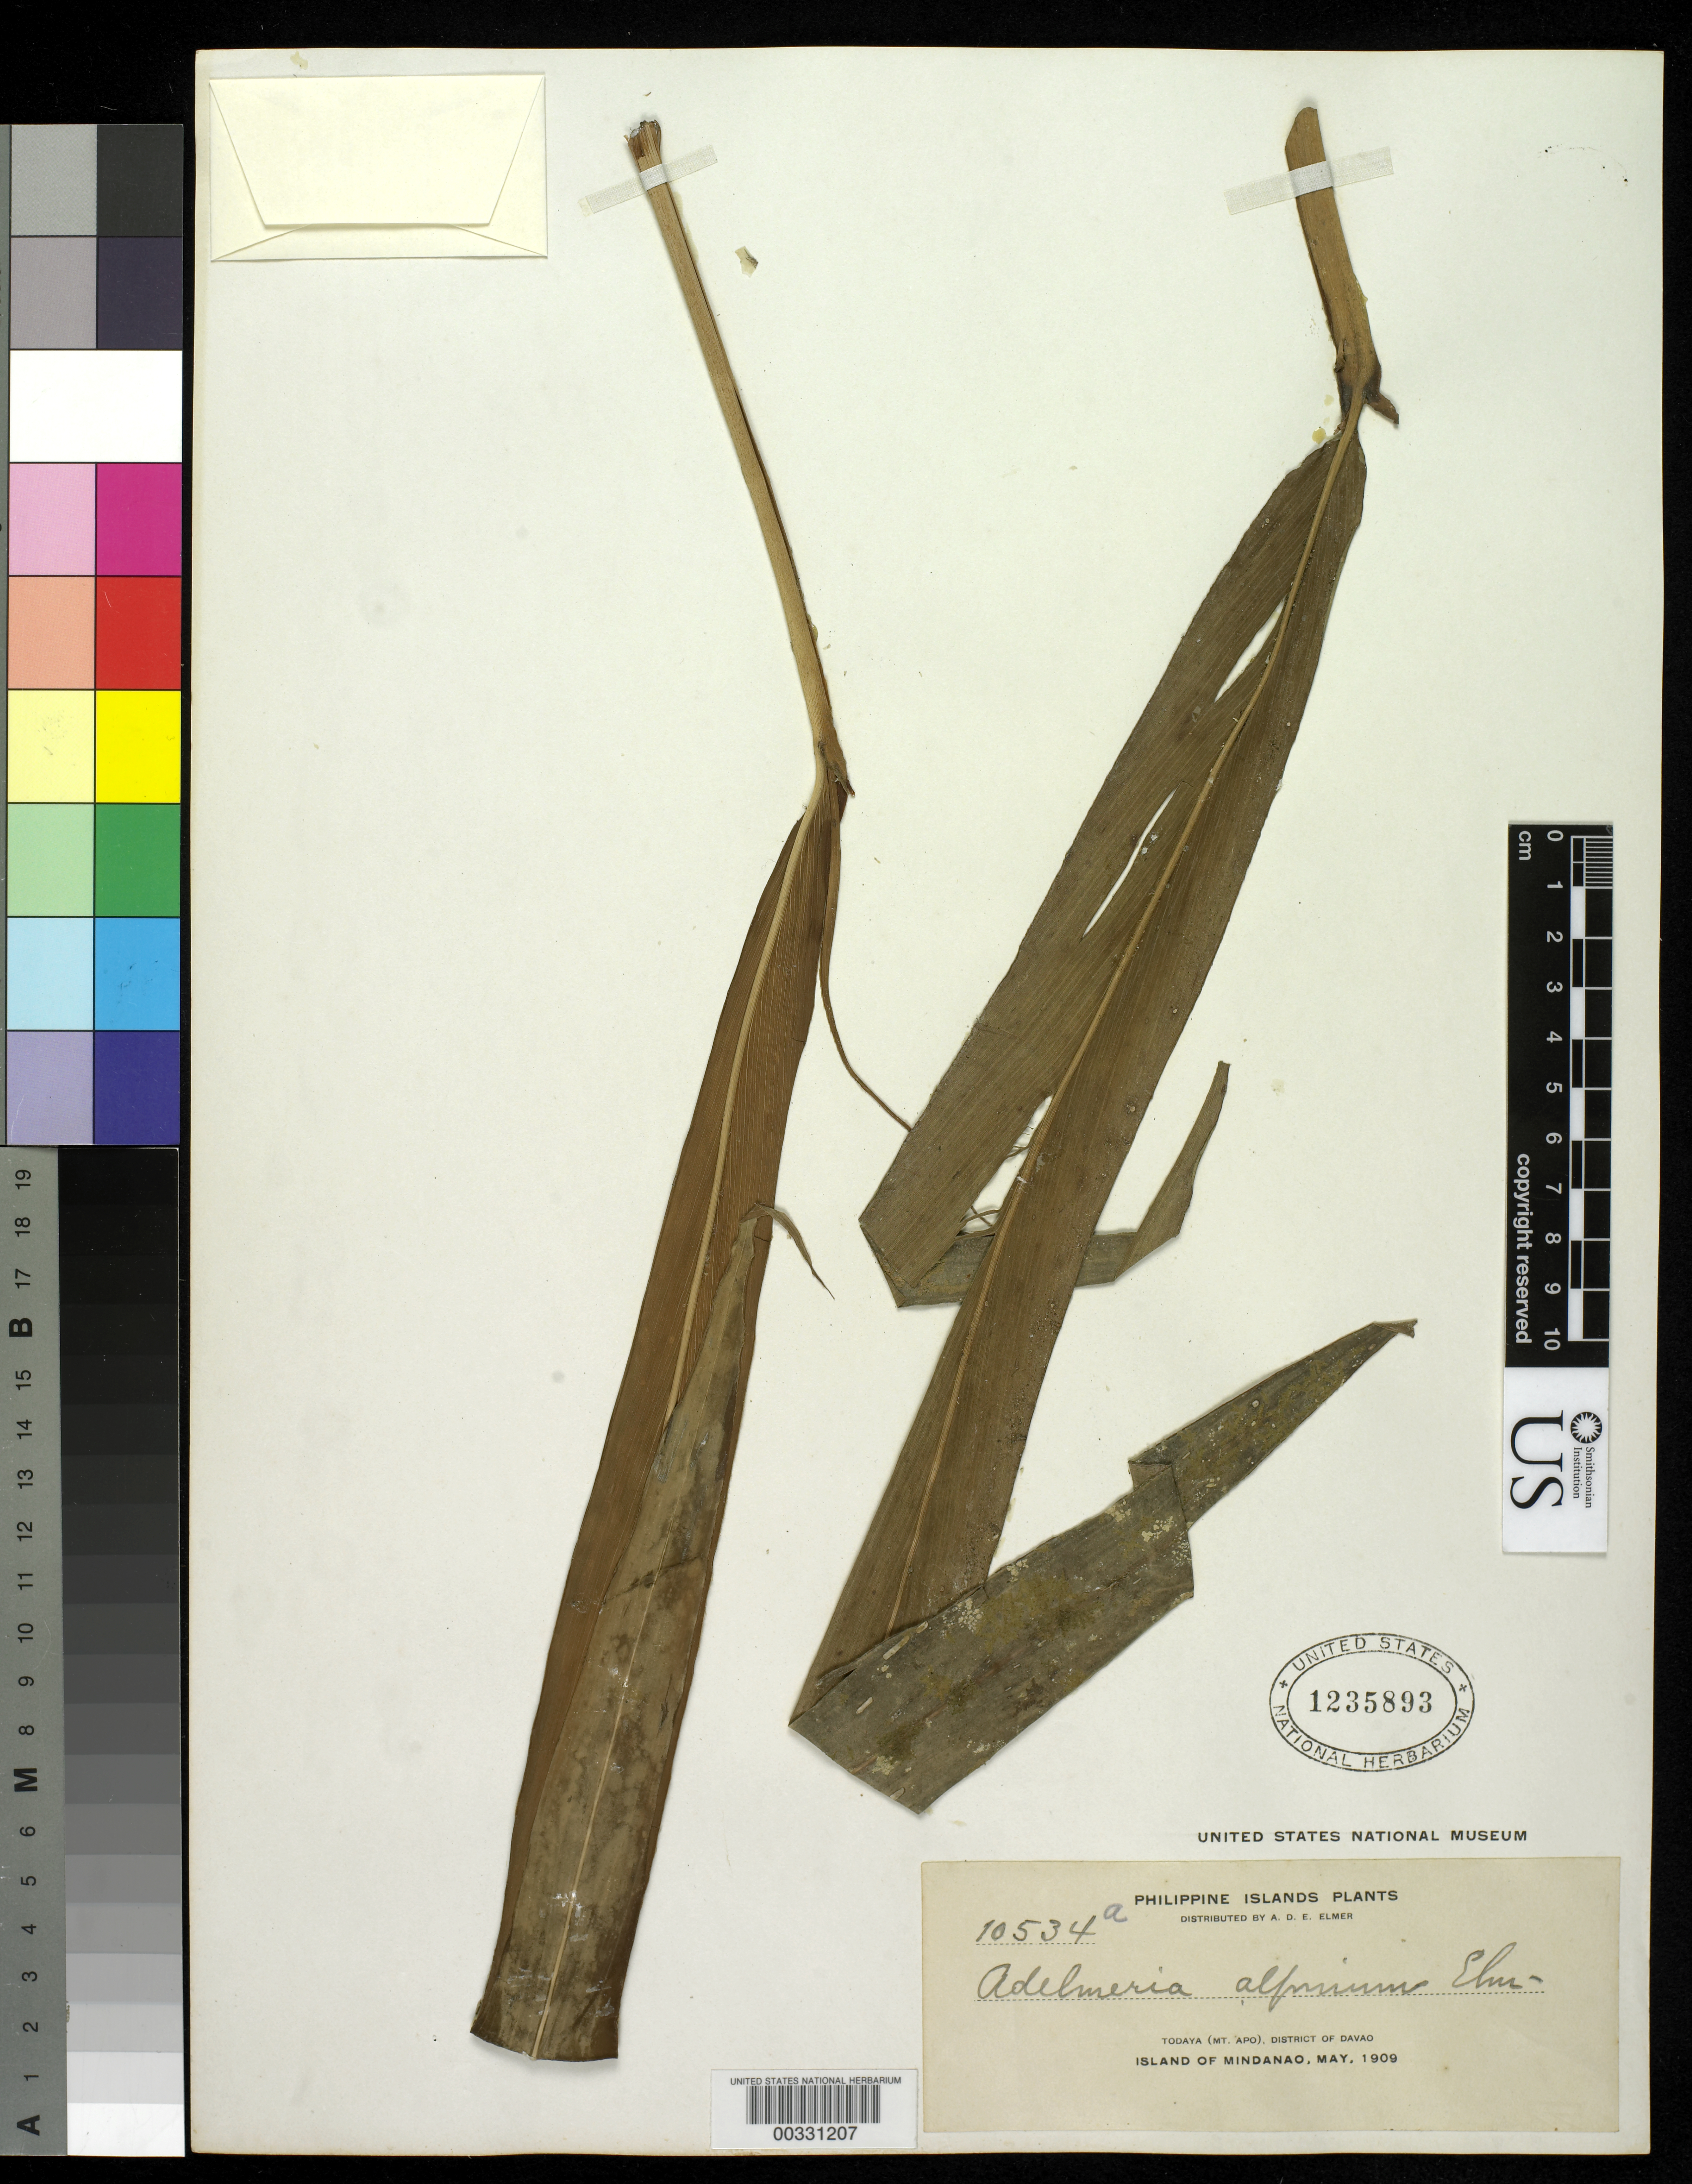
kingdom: Plantae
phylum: Tracheophyta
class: Liliopsida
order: Zingiberales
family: Zingiberaceae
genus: Adelmeria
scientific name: Adelmeria alpinum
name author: Elmer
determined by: Newman, M. F.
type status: Syntype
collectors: A. D. E. Elmer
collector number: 10534a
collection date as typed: May 1909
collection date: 1909-05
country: Philippines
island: Mindanao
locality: Todaya (Mt. Apo), District of Davao, Island of Mindanao.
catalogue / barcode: US 1235893